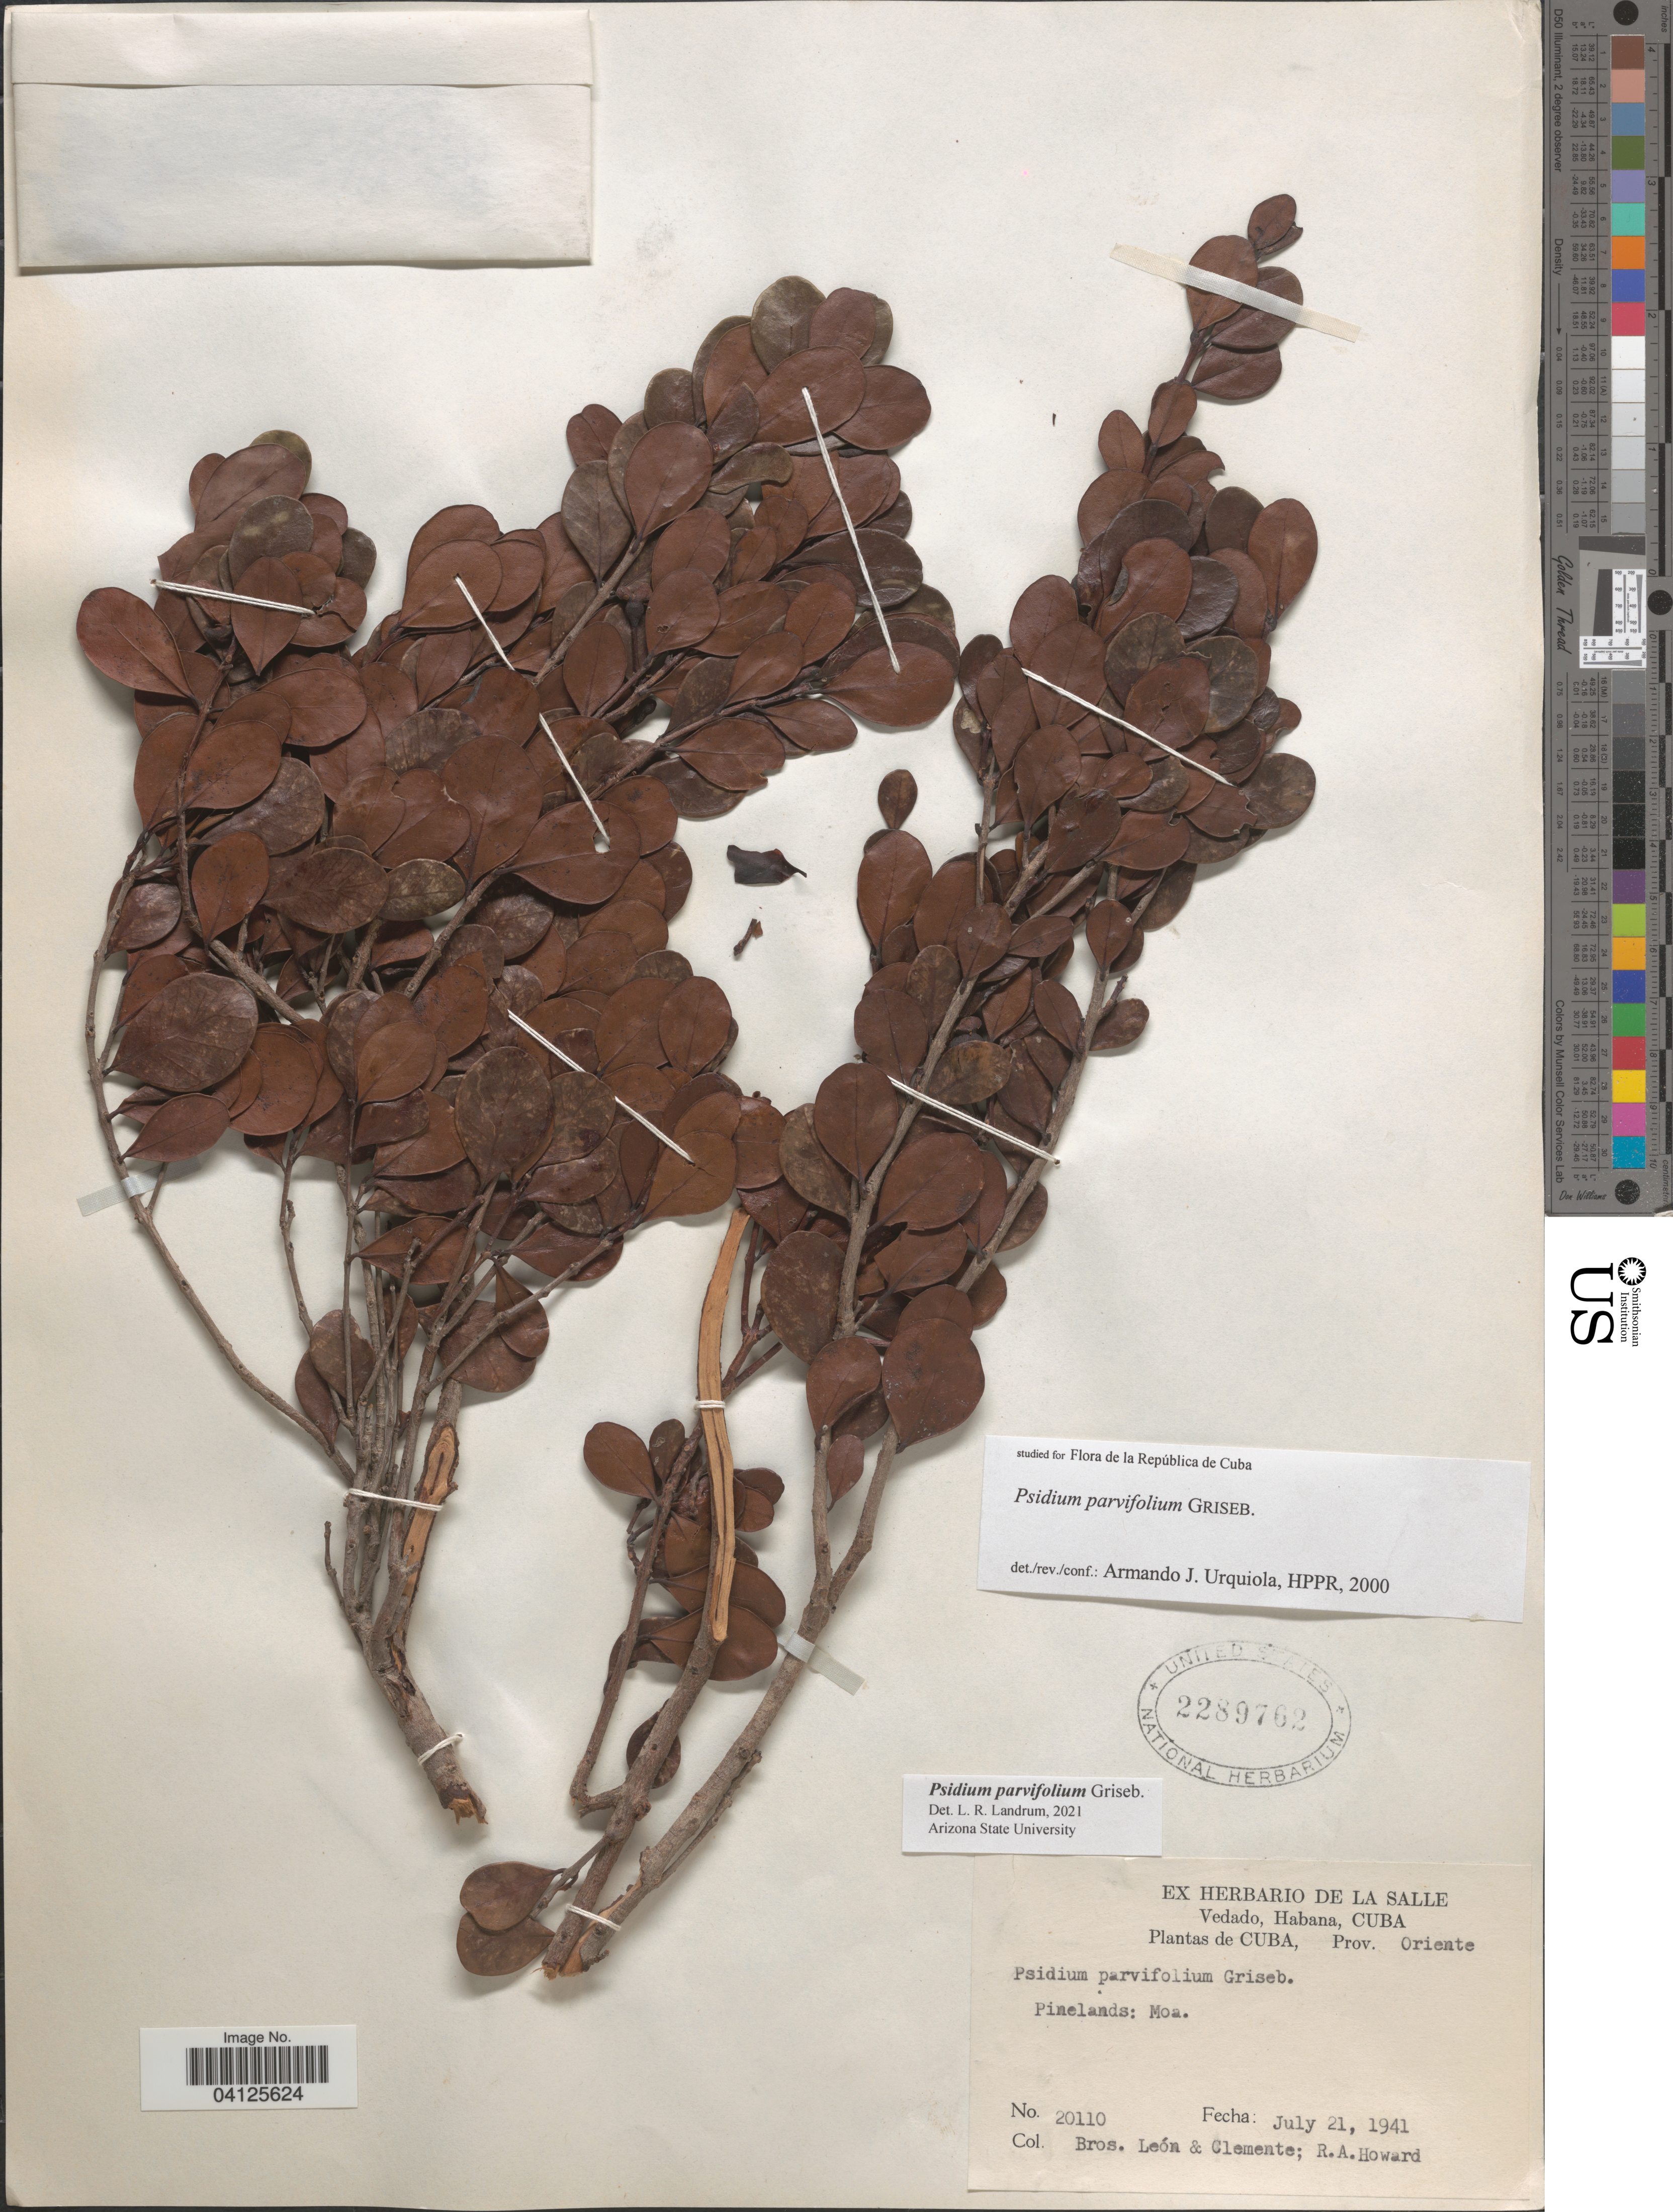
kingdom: Plantae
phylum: Tracheophyta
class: Magnoliopsida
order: Myrtales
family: Myrtaceae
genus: Psidium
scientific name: Psidium parvifolium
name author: Griseb.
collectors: Bro. León & Bro. Clemente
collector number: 20110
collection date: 1941-07-21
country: Cuba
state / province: Oriente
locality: Pinelands: Moa.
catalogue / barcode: US 2289762